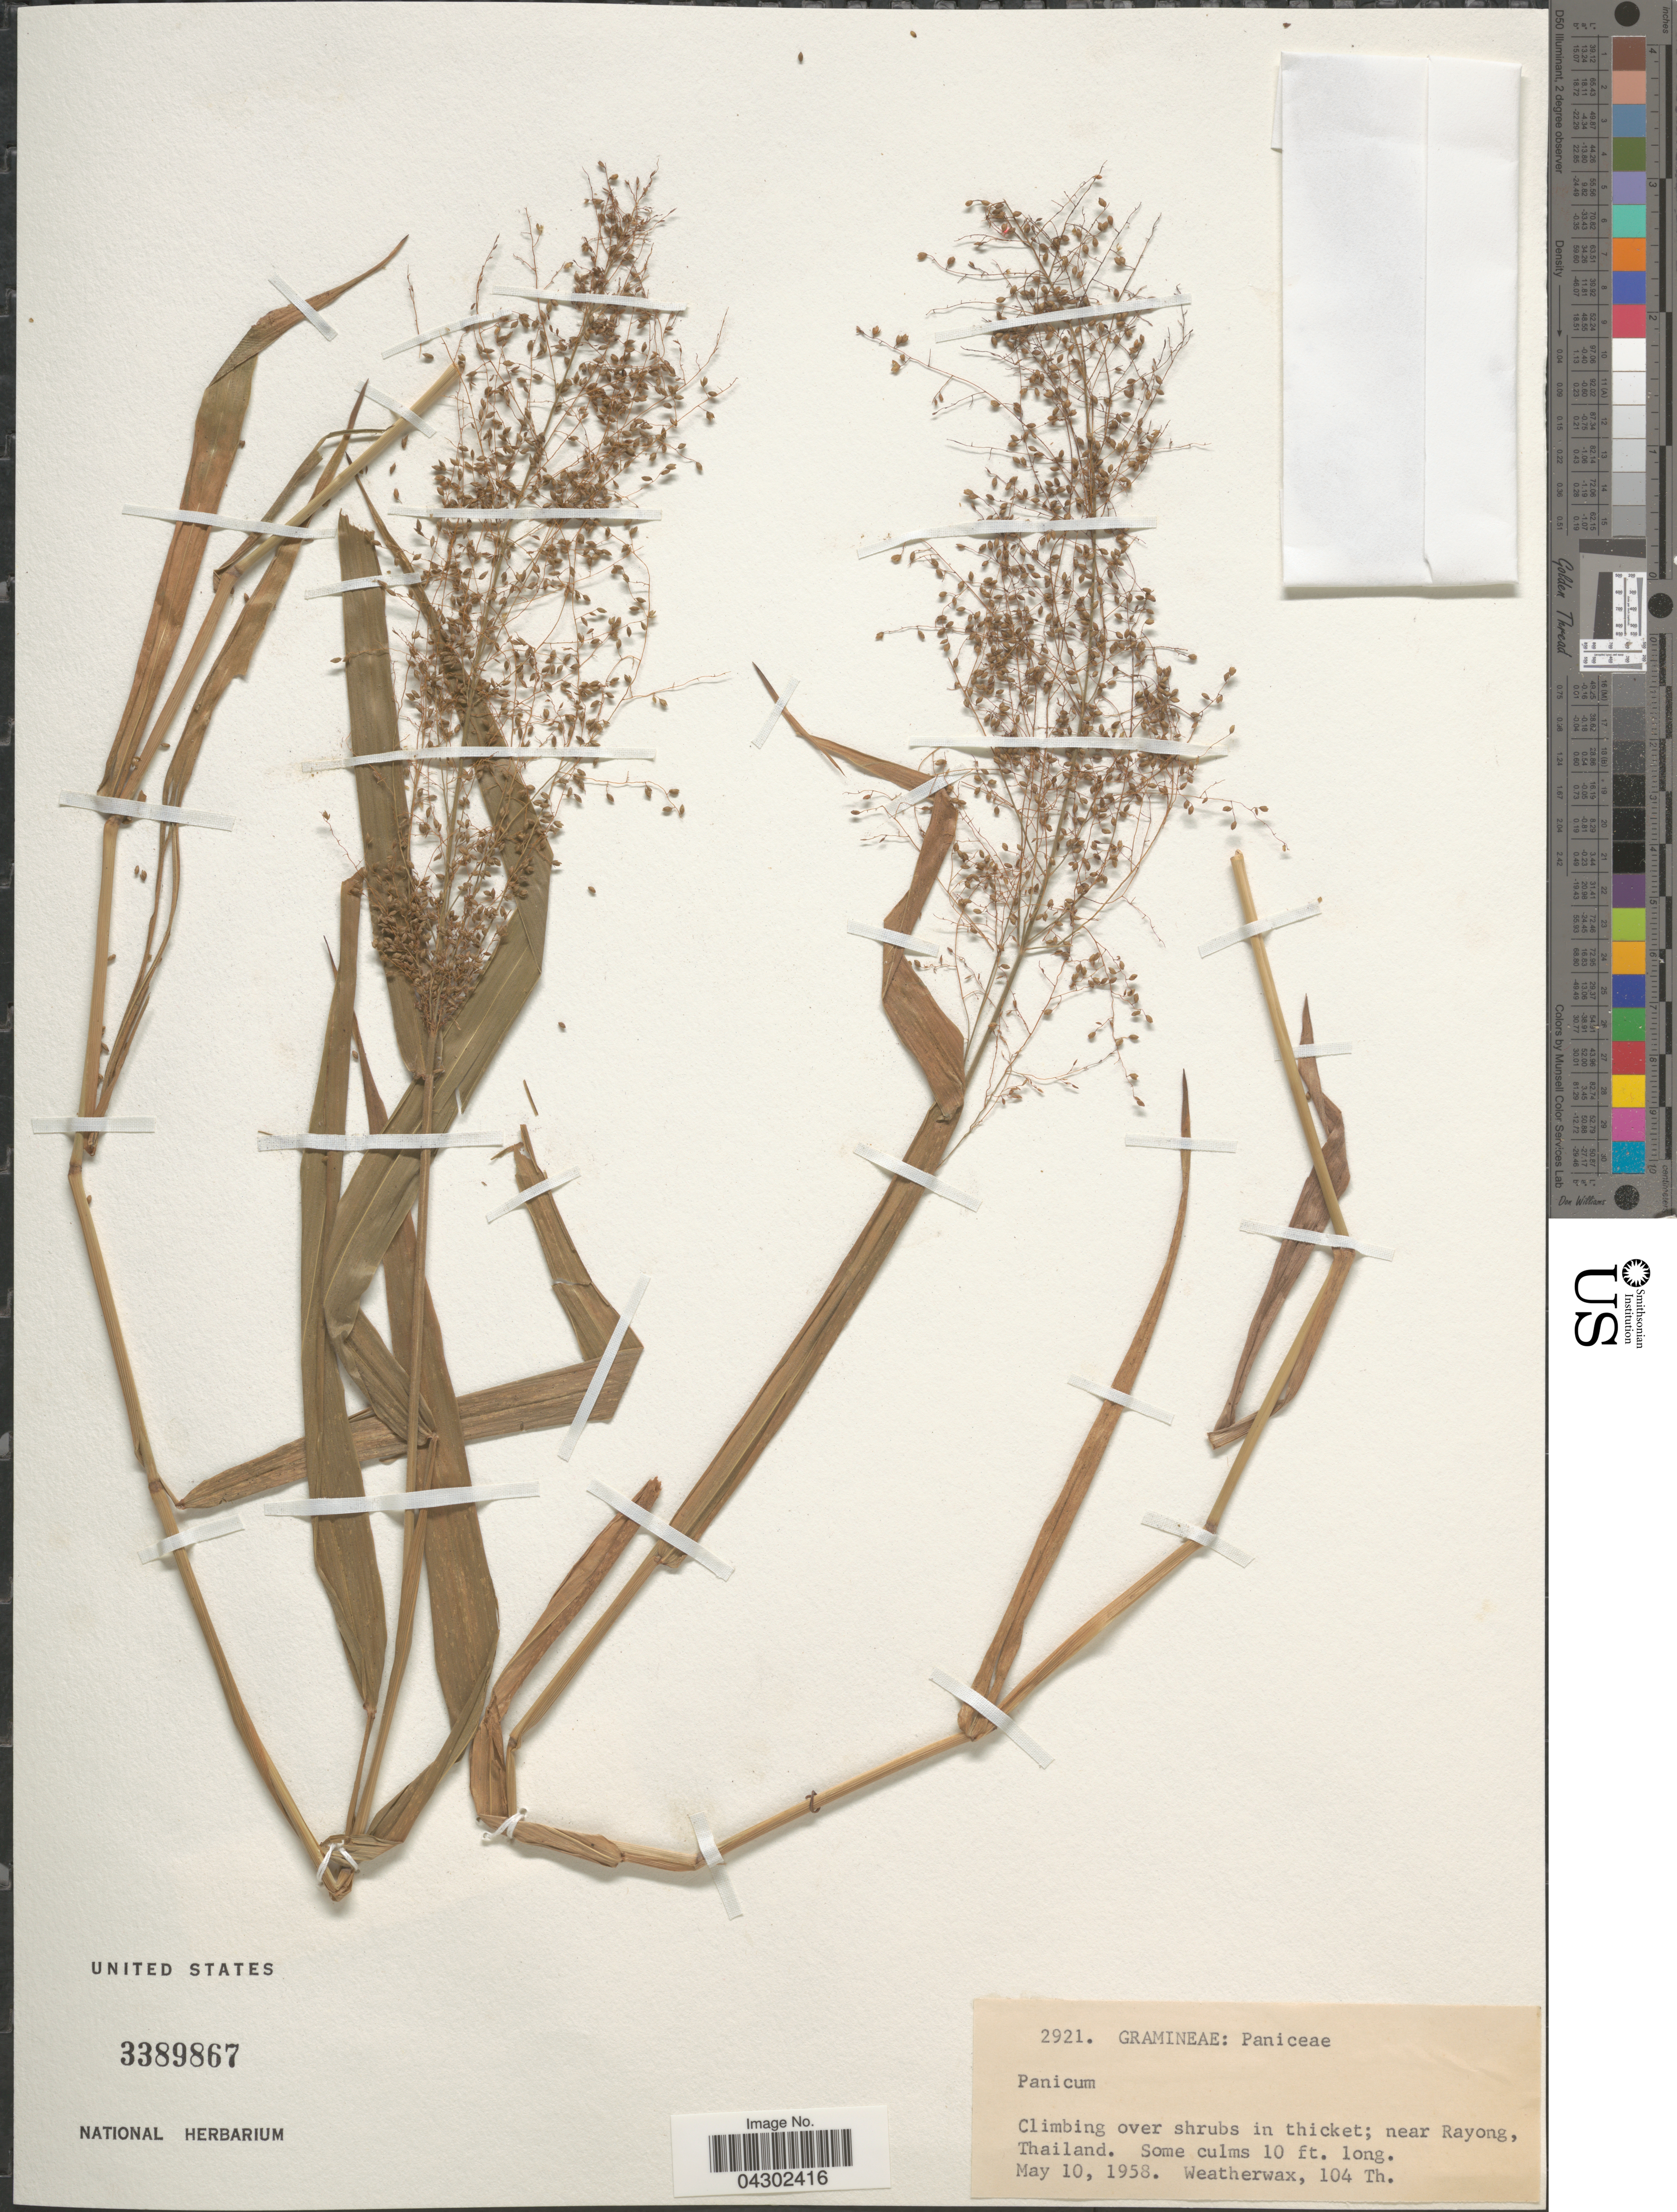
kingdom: Plantae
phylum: Tracheophyta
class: Liliopsida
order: Poales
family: Poaceae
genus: Panicum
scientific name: Panicum sp.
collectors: -. Weatherwax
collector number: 104 Th./2921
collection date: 1958-05-10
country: Thailand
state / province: Rayong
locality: Climbing over shrubs in thicket; near Rayong.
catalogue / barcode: US 3389867